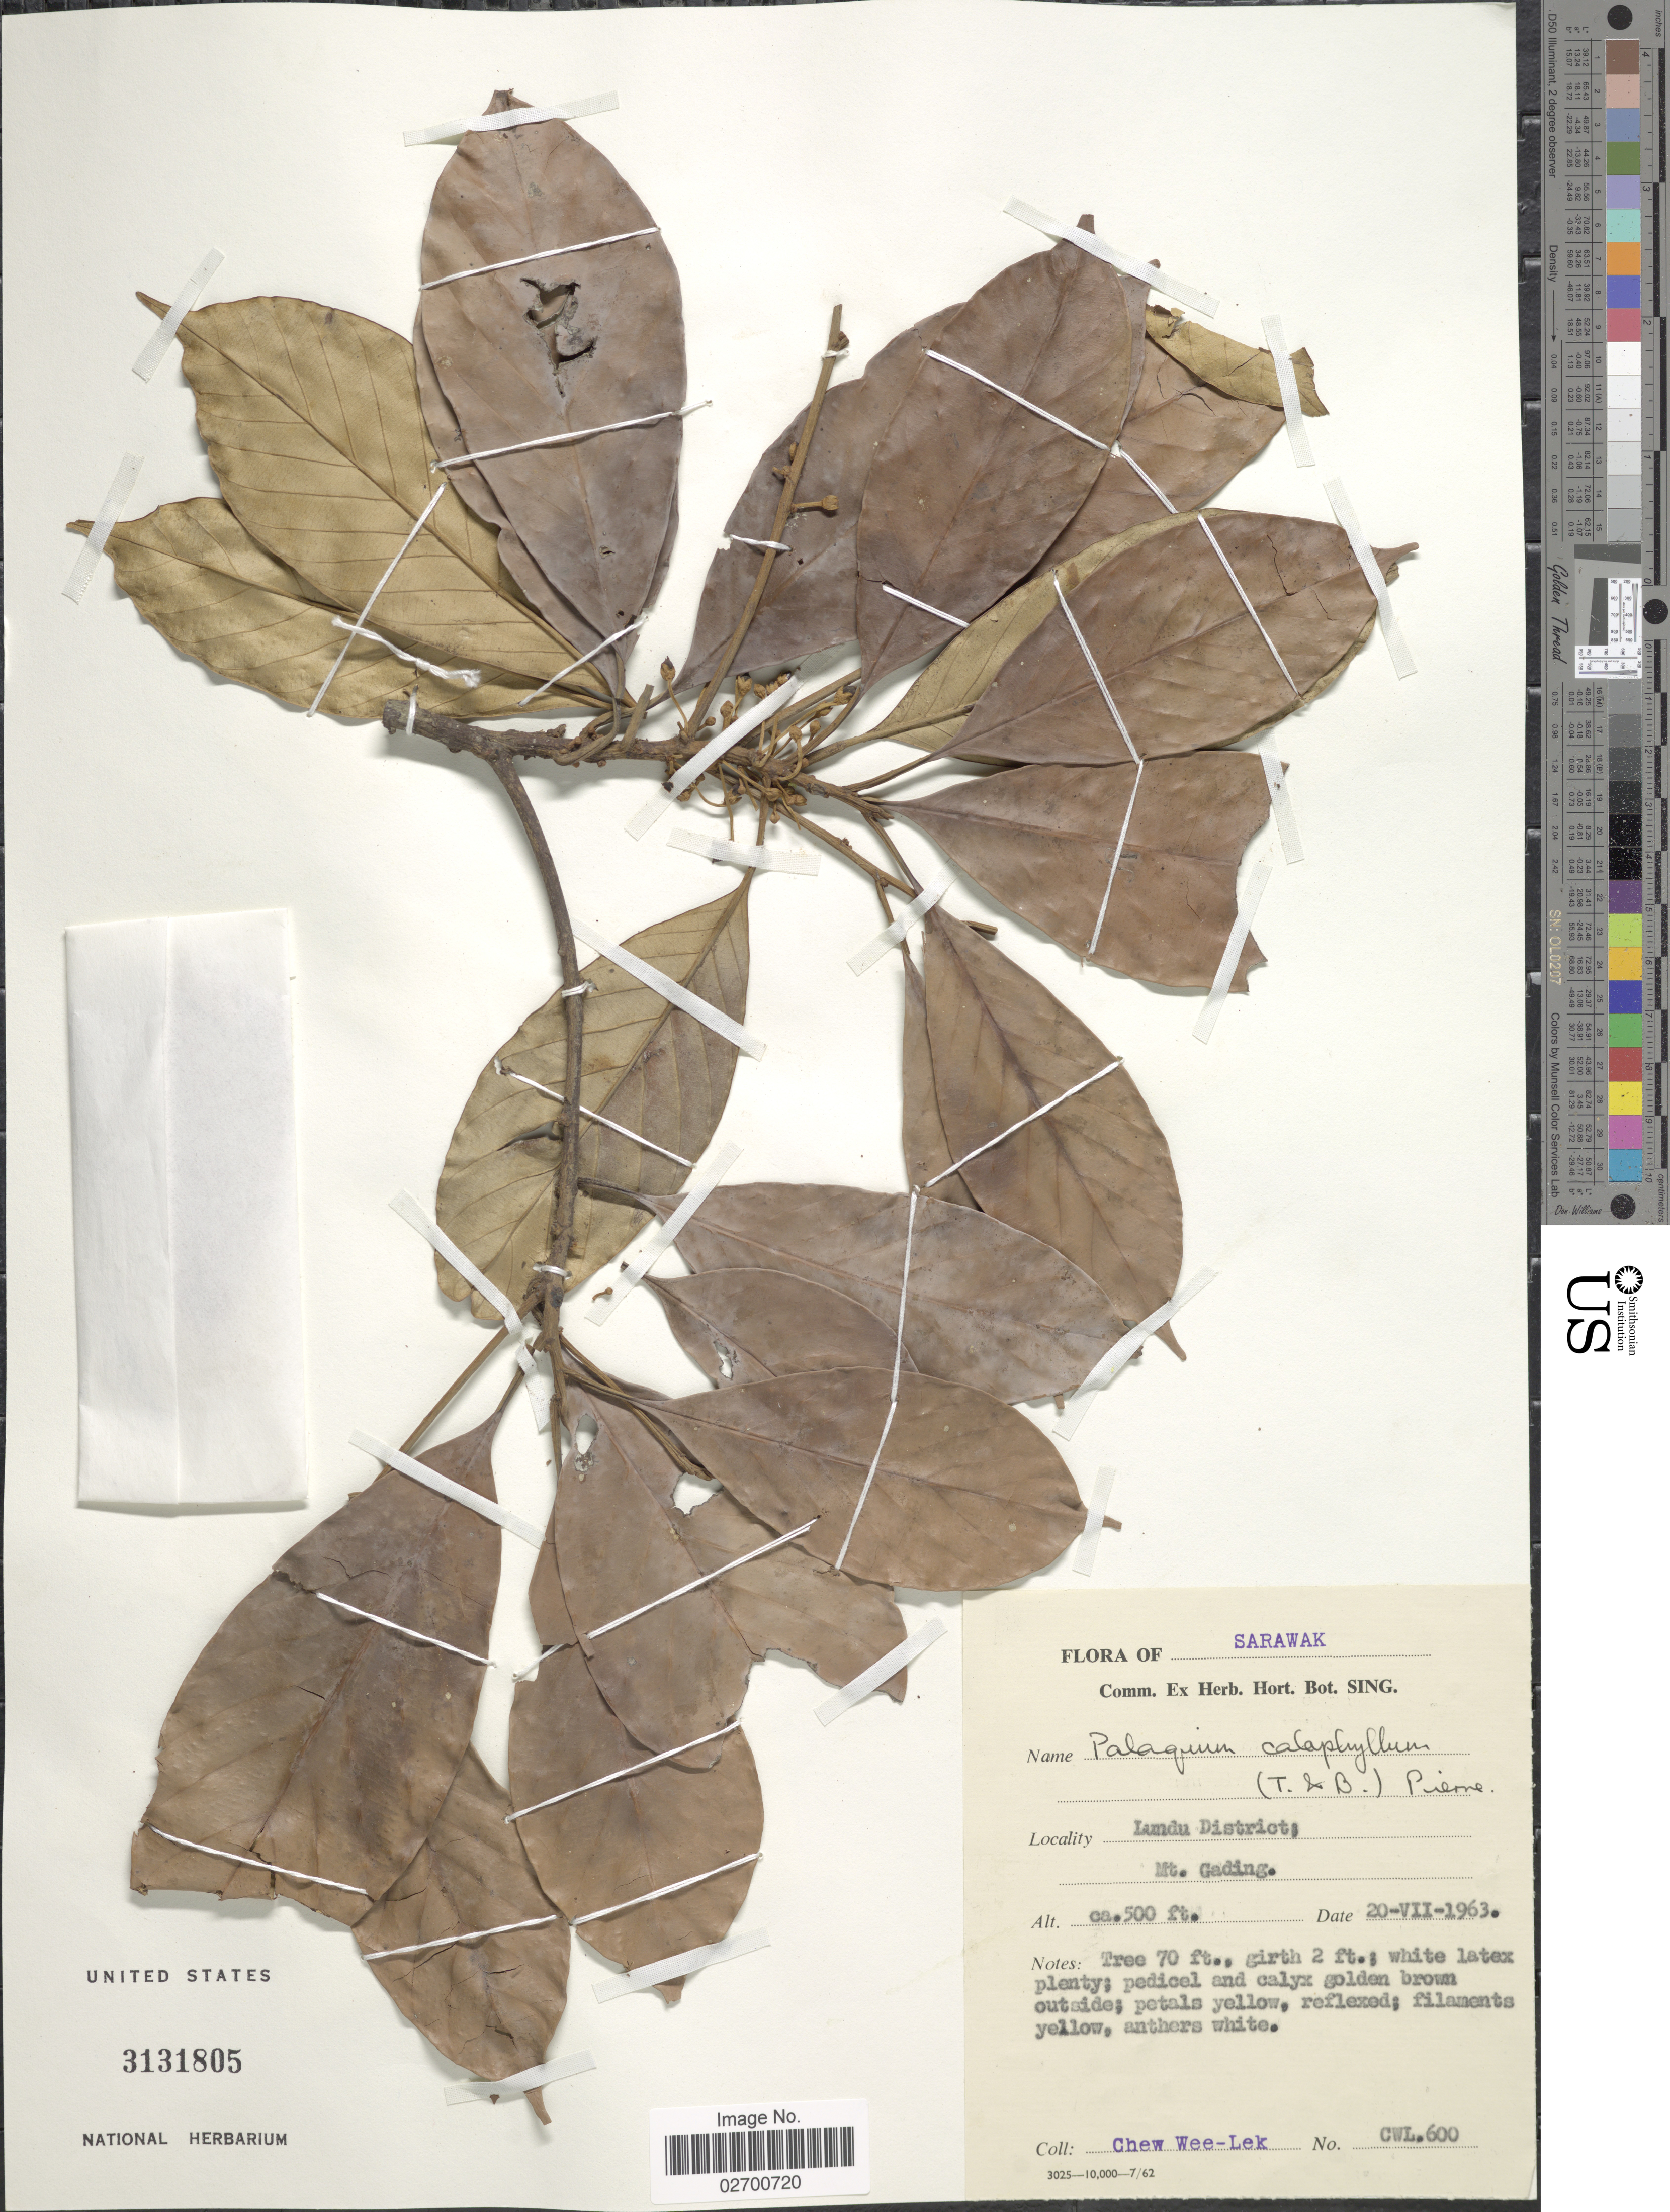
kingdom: Plantae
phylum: Tracheophyta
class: Magnoliopsida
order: Ericales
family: Sapotaceae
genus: Palaquium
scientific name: Palaquium calophyllum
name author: (Teijsm. & Binn.) Pierre ex Burck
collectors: C. Wee-Lek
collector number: CWL 600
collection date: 1963-07-20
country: Malaysia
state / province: Sarawak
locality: Sarawak, Lundu District, Mt. Gading.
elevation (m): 152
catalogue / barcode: US 3131805